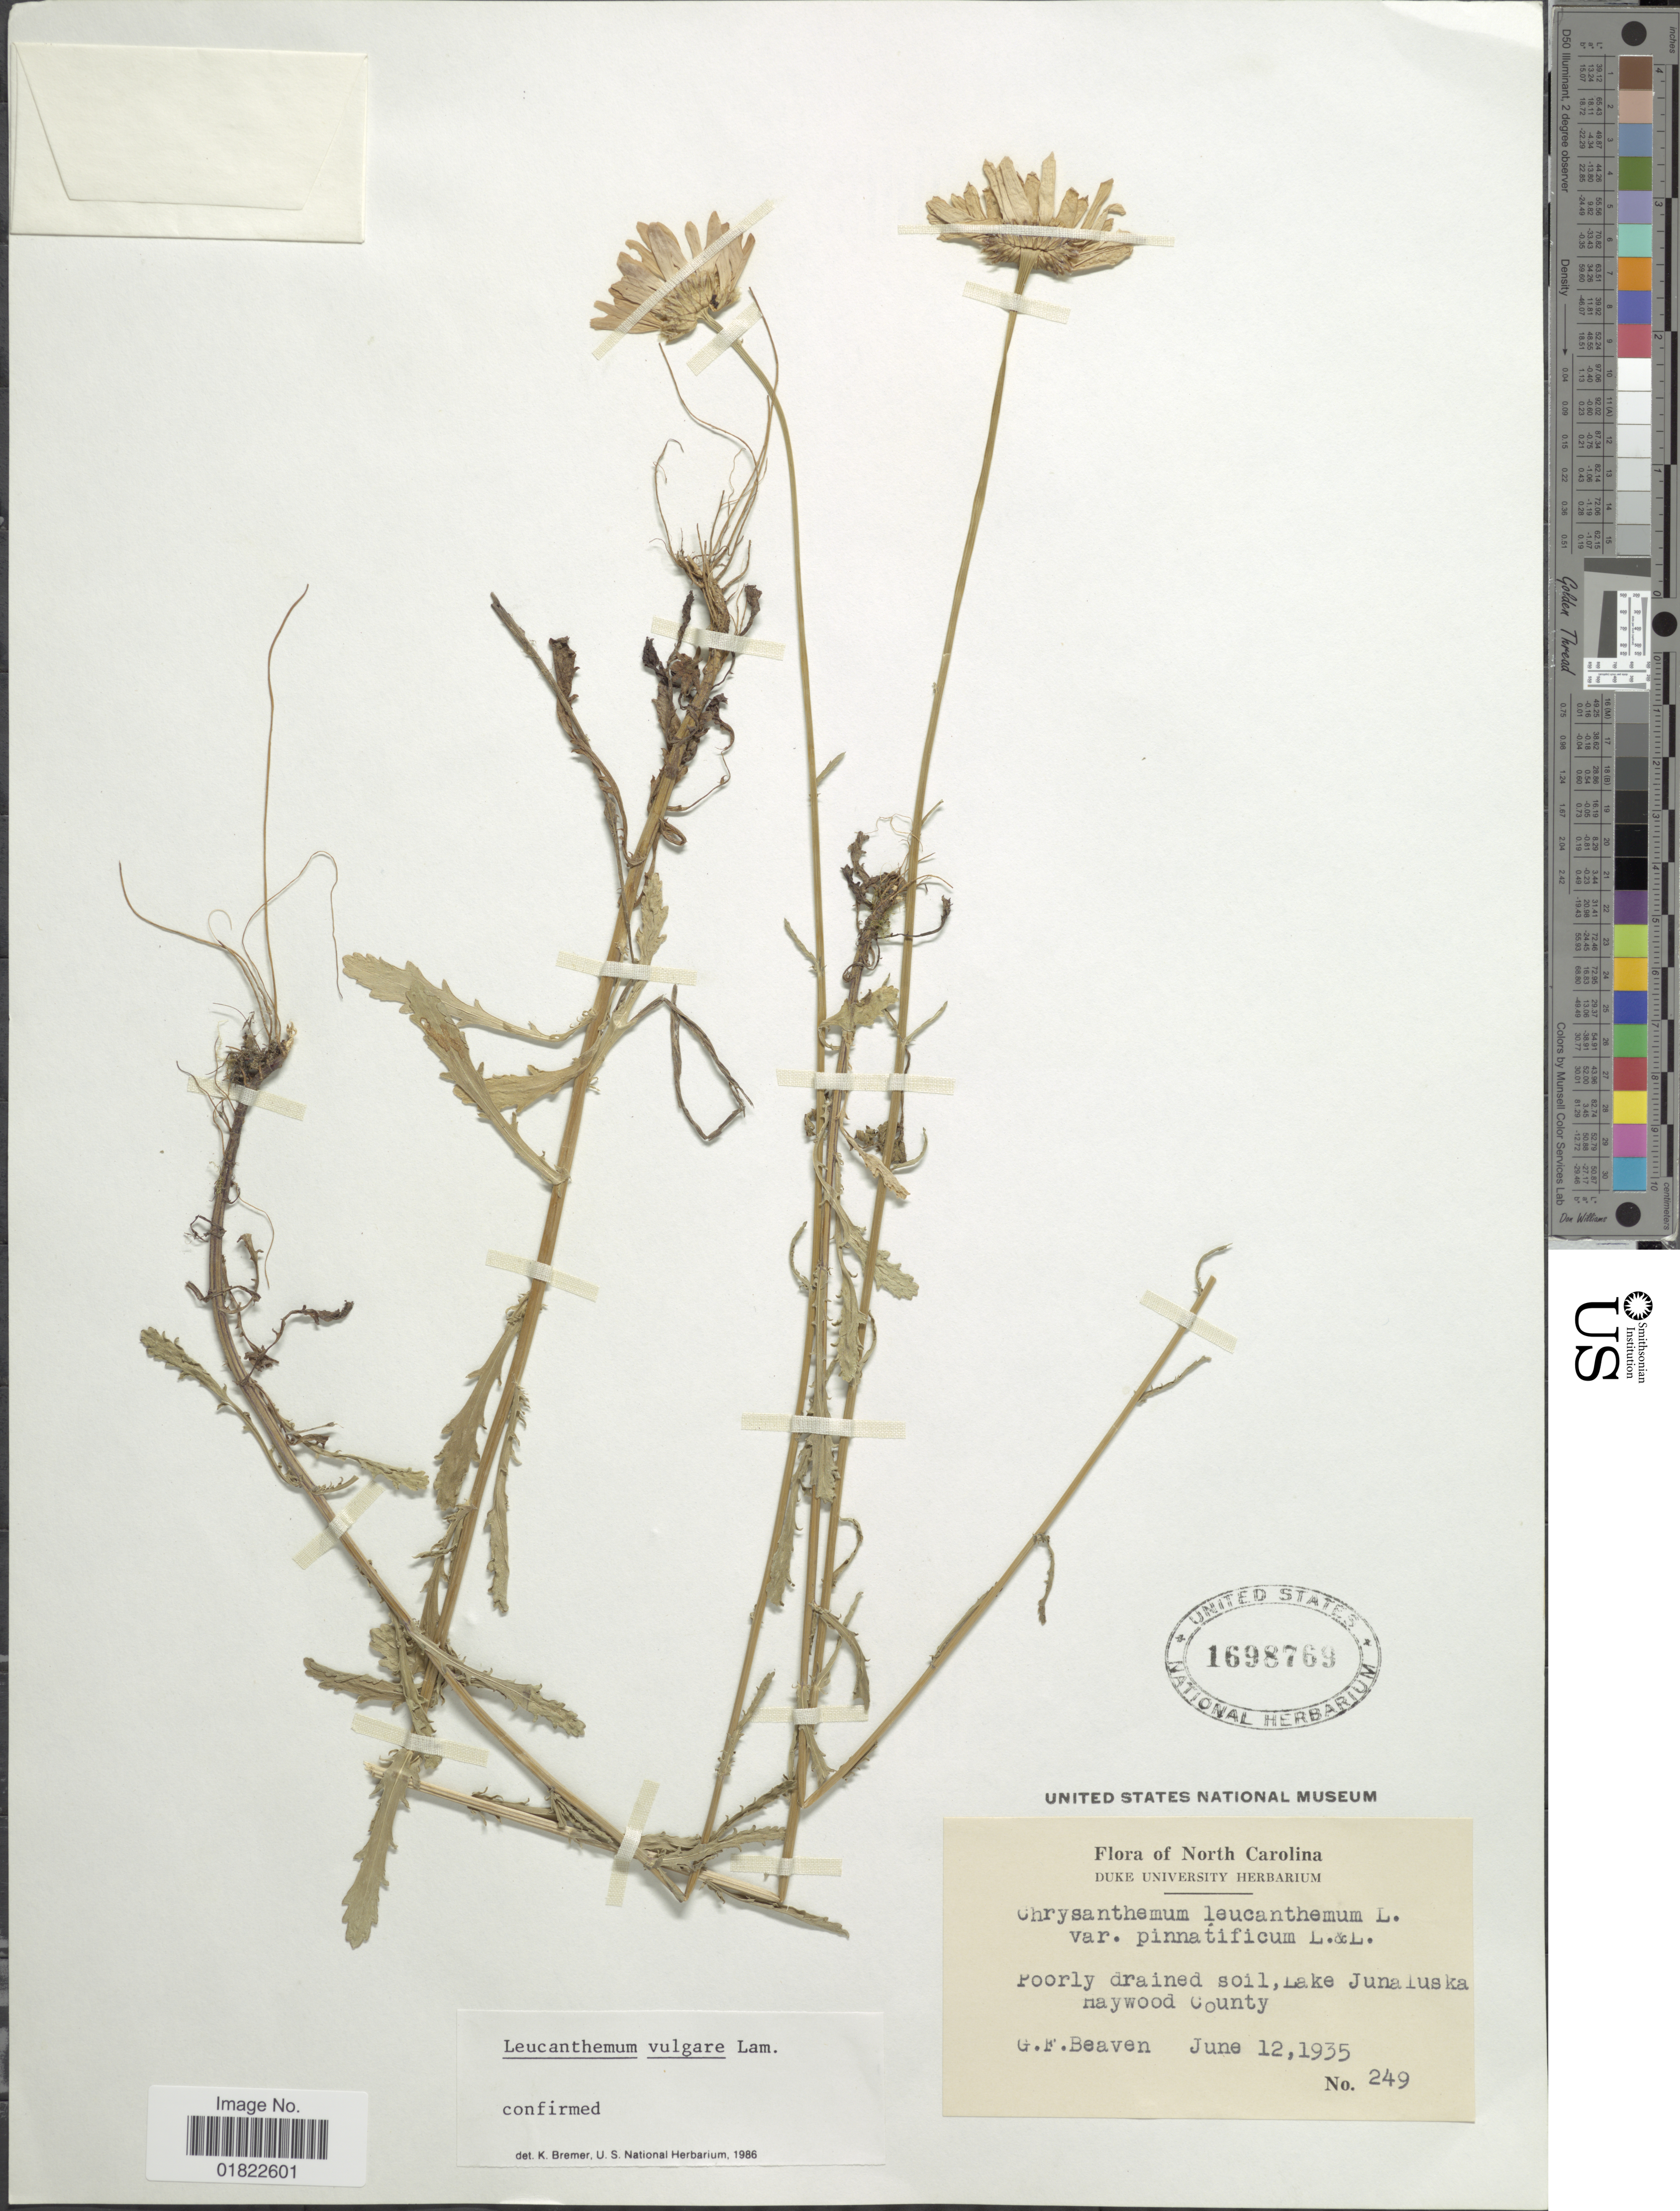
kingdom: Plantae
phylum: Tracheophyta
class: Magnoliopsida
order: Asterales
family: Asteraceae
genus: Leucanthemum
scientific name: Leucanthemum vulgare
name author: Lam.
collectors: G. Beaven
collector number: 249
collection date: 1935-06-12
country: United States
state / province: North Carolina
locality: North Carolina. Poorly drained soil, Lake Junaluska Haywood County.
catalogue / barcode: US 1698769